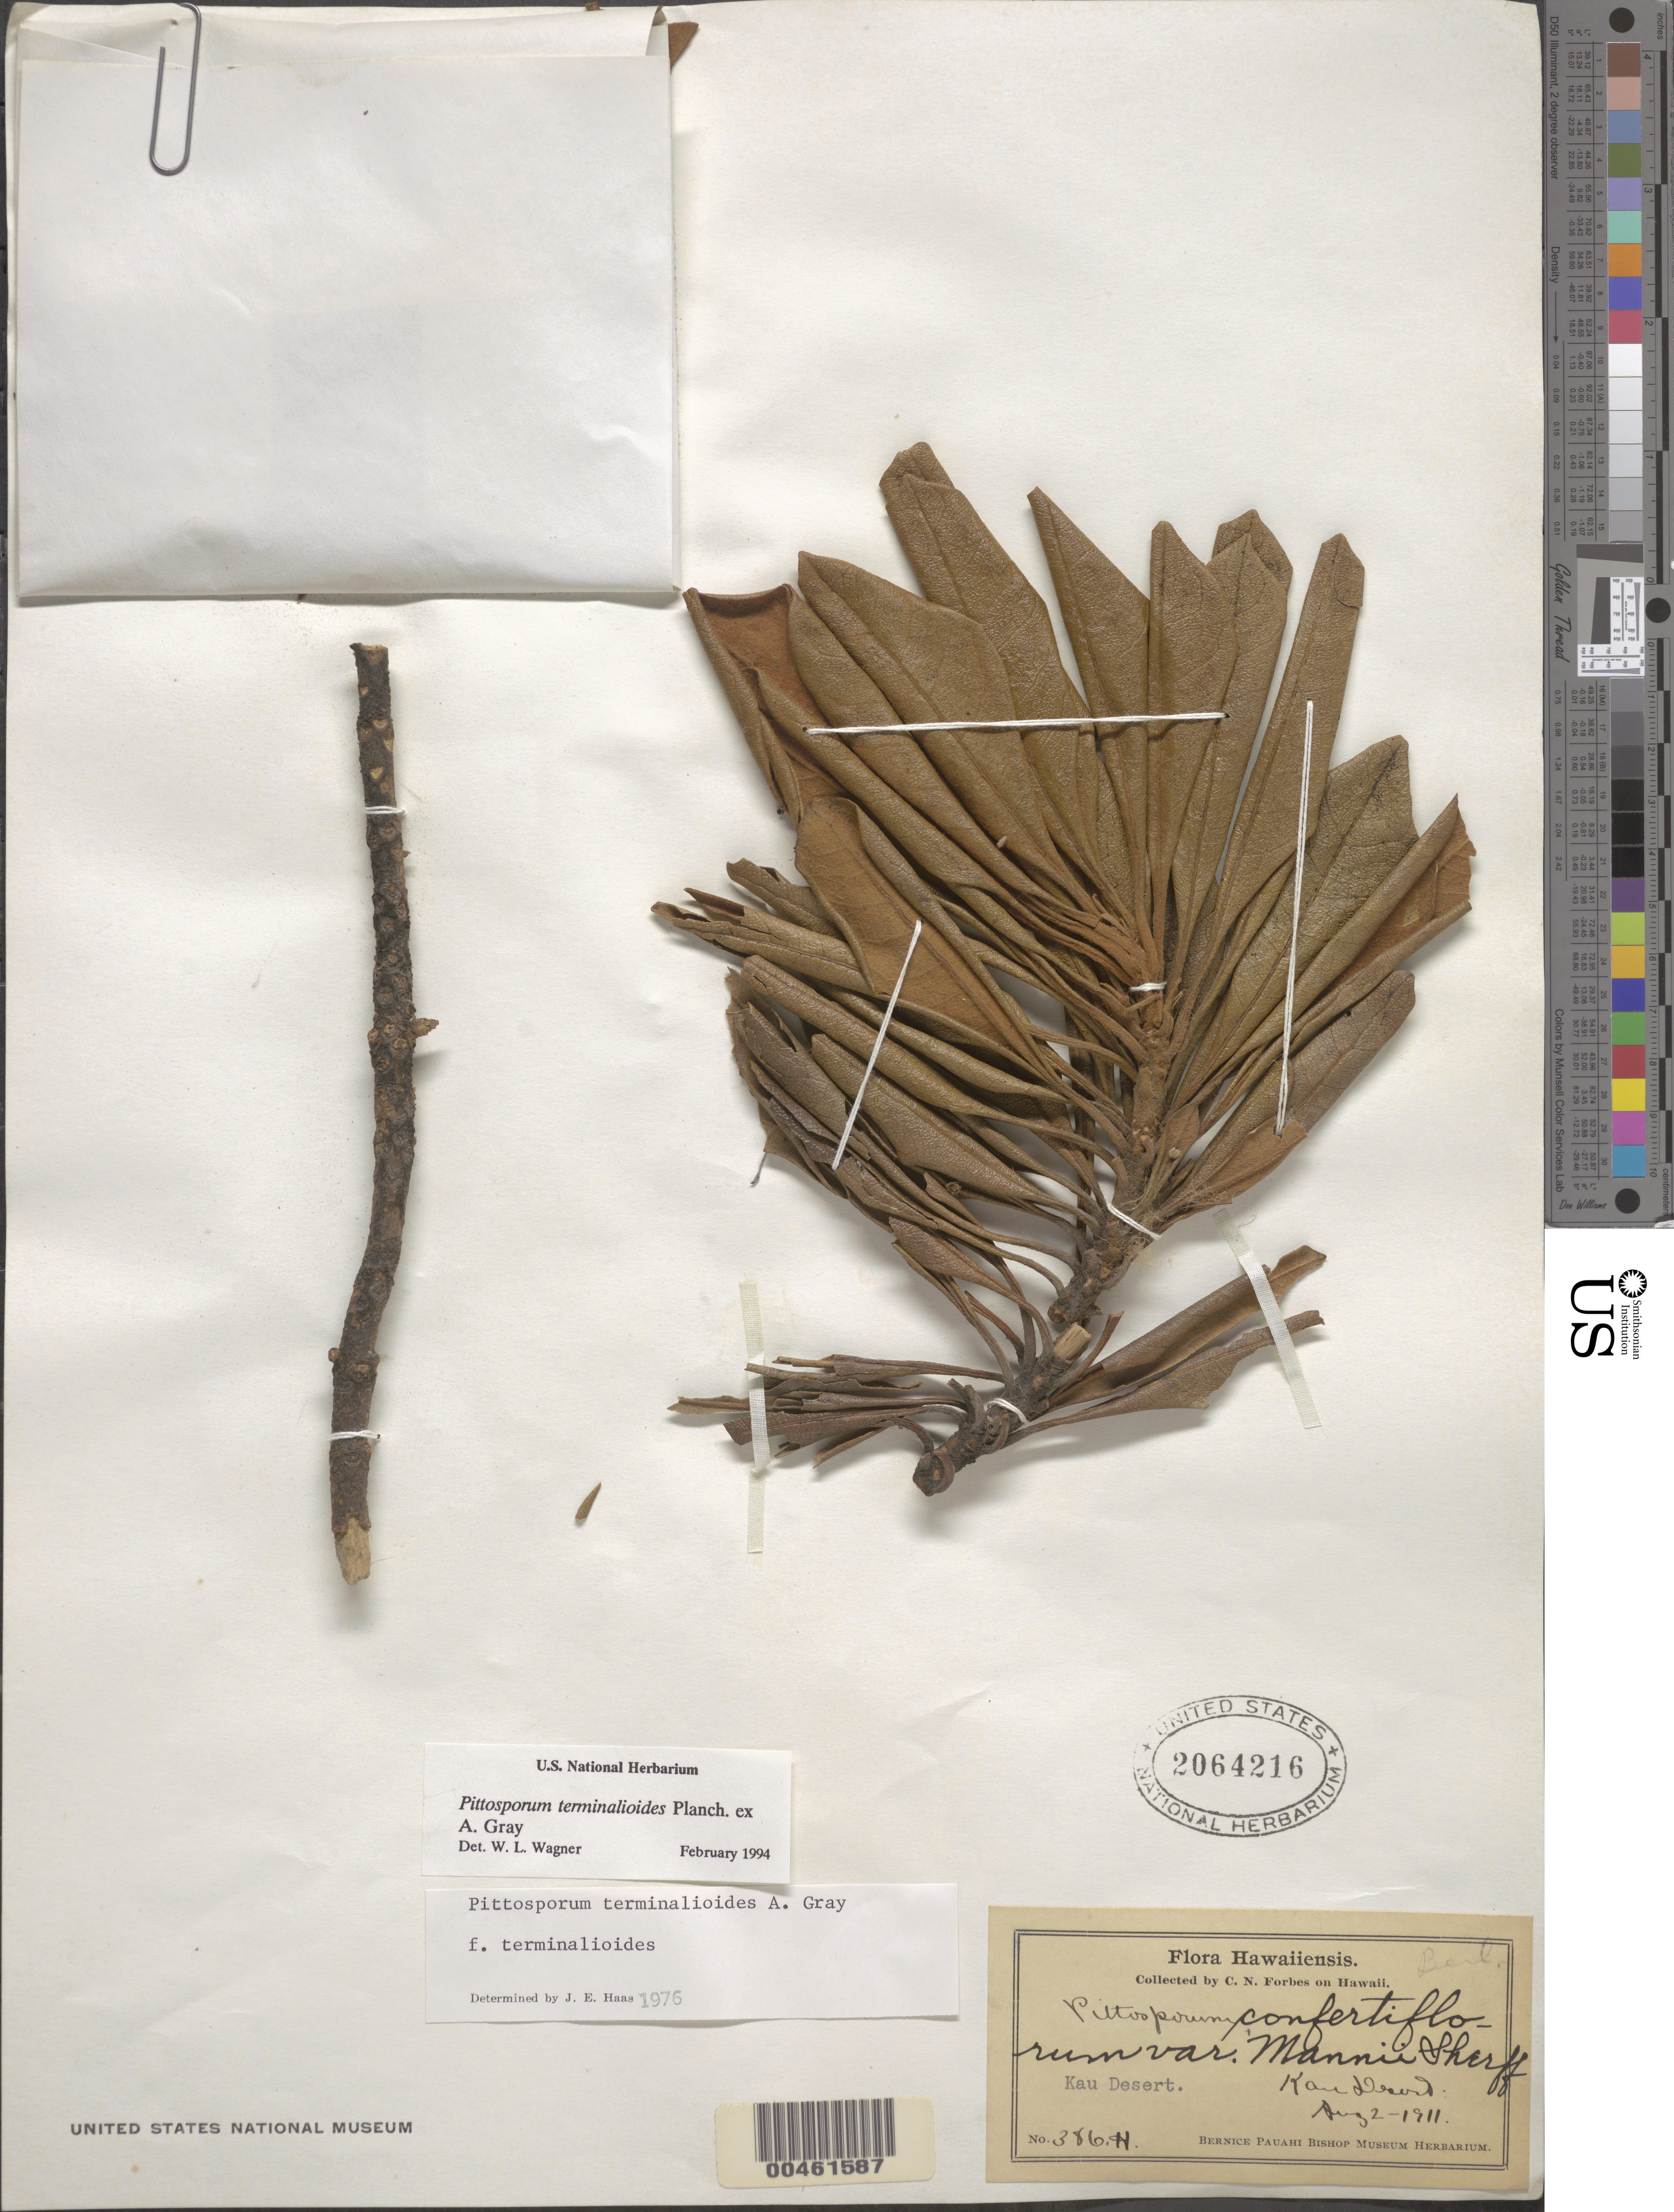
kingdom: Plantae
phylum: Tracheophyta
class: Magnoliopsida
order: Apiales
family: Pittosporaceae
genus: Pittosporum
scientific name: Pittosporum terminalioides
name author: Planch. ex A. Gray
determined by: Wagner, W. L., (BOT), Smithsonian Institution - National Museum of Natural History (UNITED STATES)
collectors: C. N. Forbes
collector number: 386.H.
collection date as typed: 2 Aug 1911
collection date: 1911-08-02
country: United States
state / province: Hawaii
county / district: Hawaii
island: Hawaii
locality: Kau Desert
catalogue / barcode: US 2064216